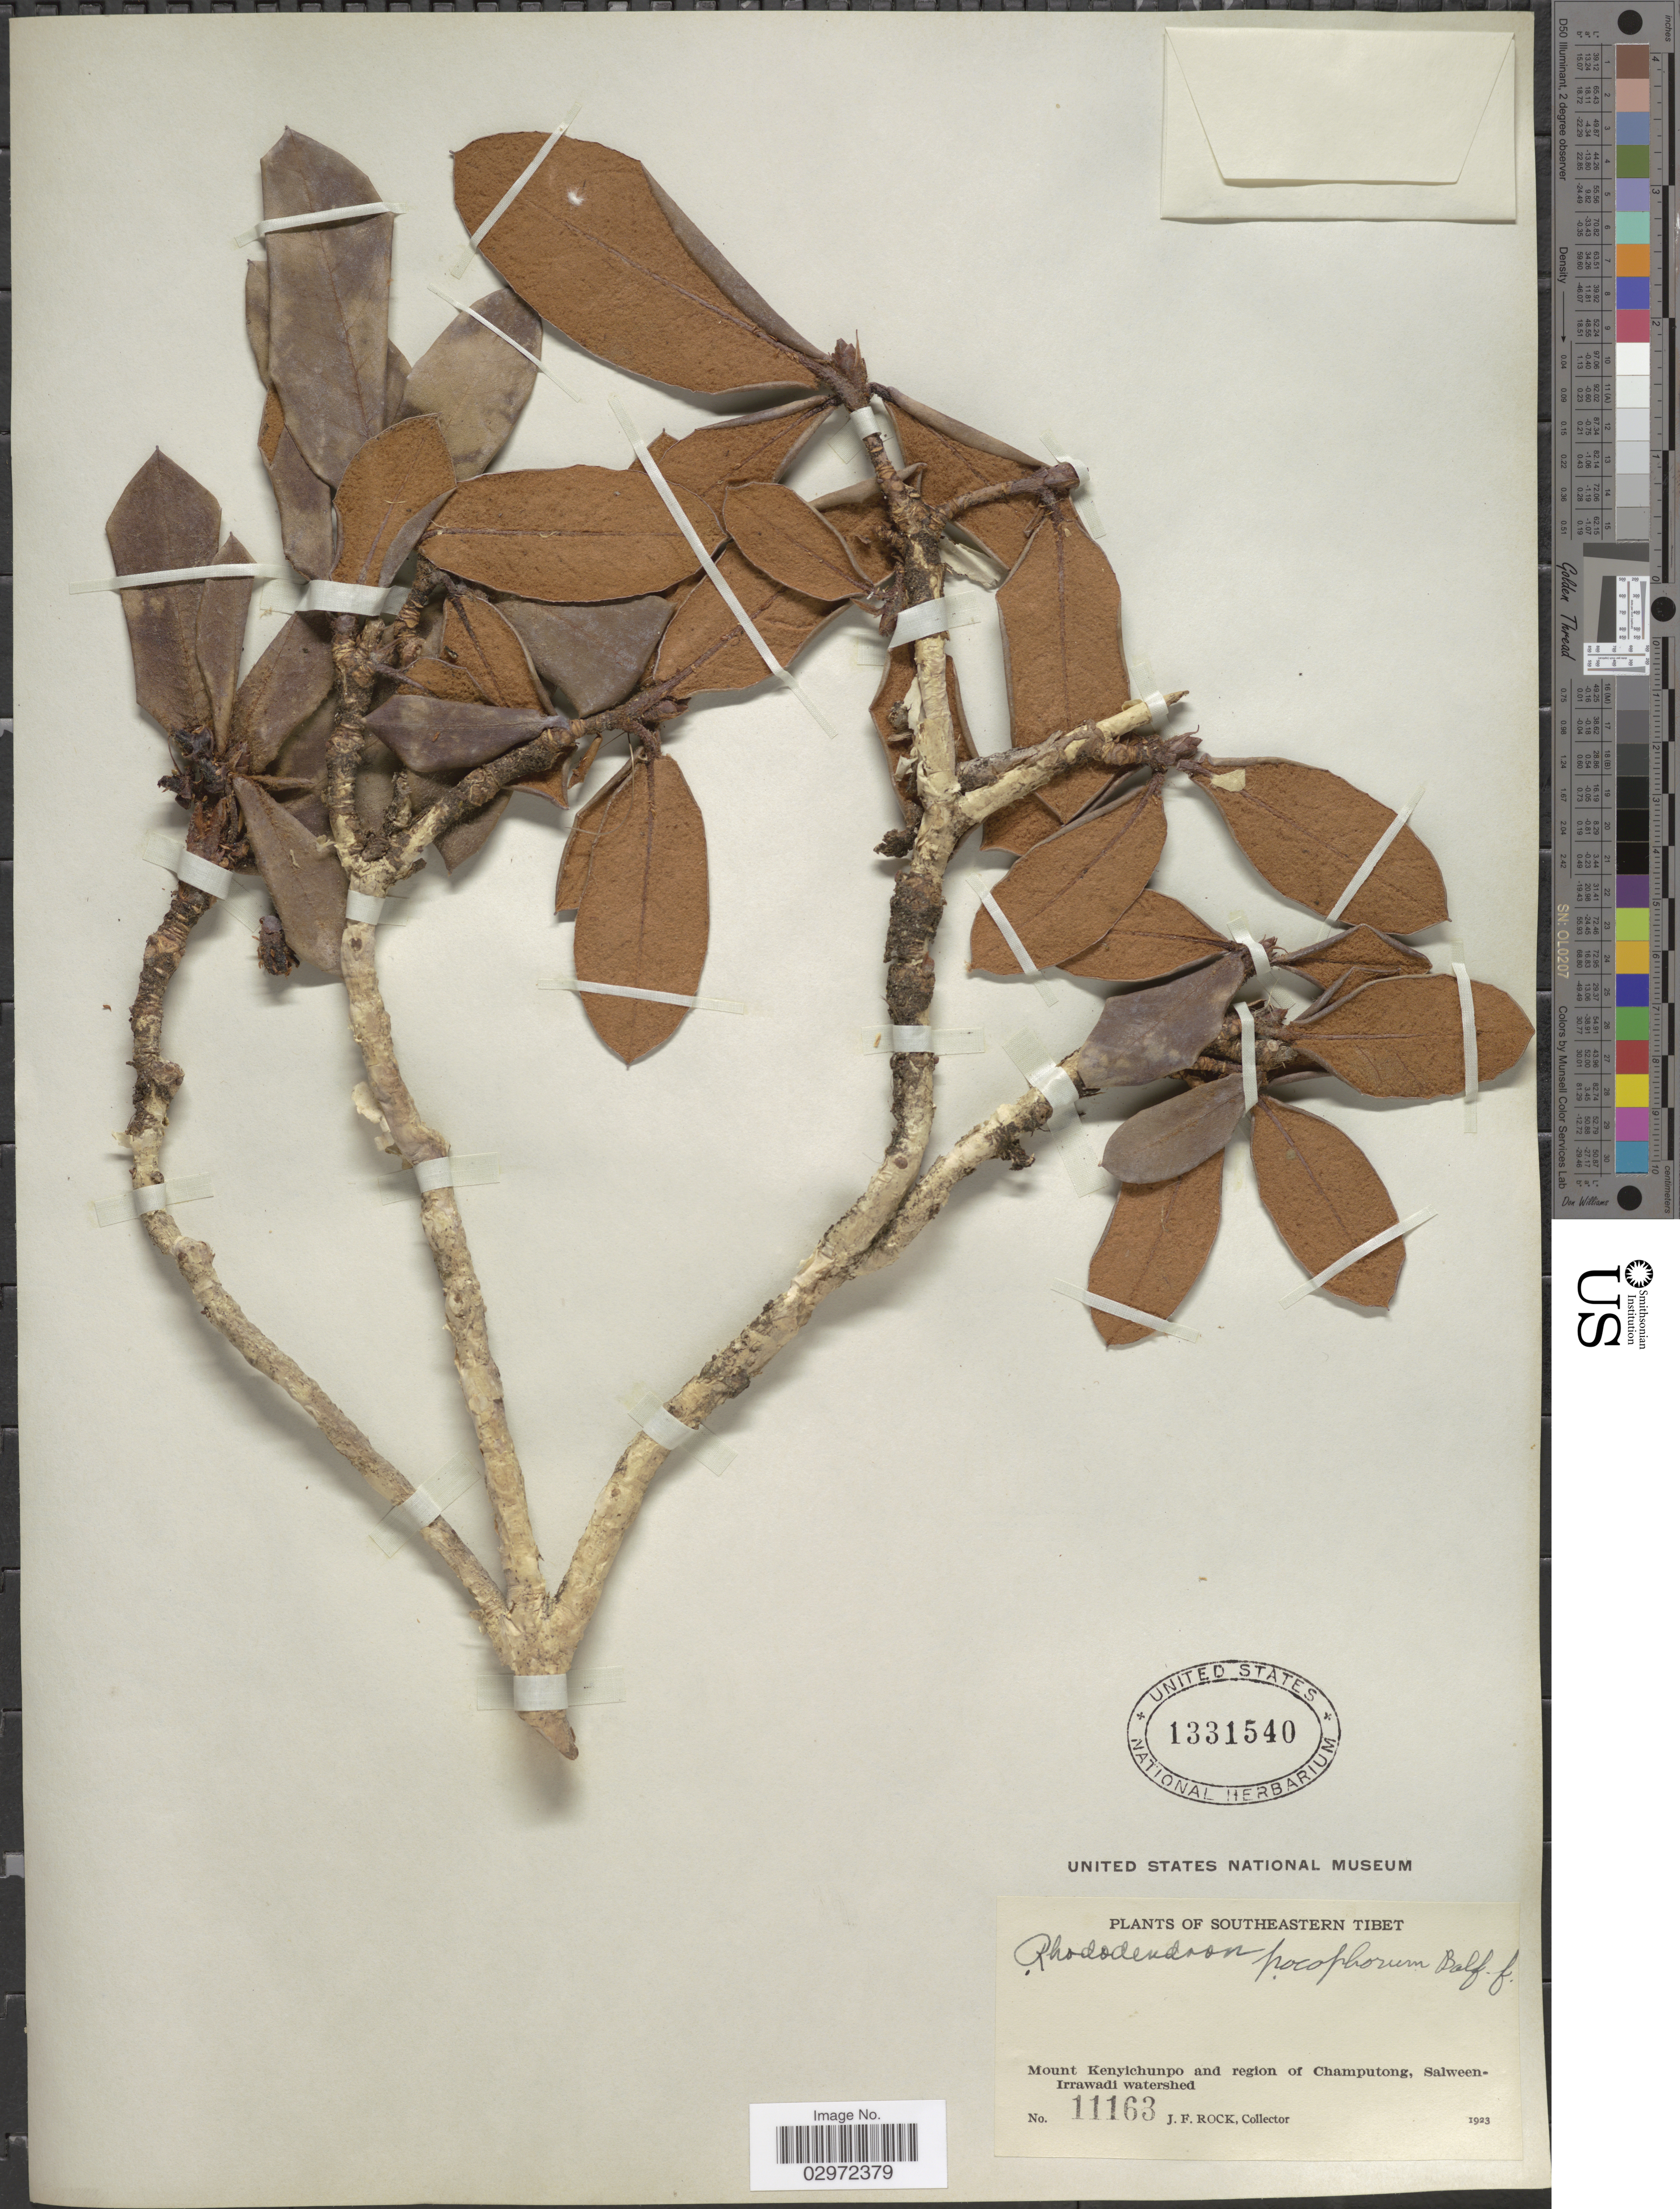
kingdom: Plantae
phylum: Tracheophyta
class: Magnoliopsida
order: Ericales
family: Ericaceae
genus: Rhododendron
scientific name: Rhododendron pocophorum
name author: Balf. f. ex Tagg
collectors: J. Rock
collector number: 11163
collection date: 1923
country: China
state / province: Xizang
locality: Southeastern Tibet, Mount Kenyichunpo and region of Champutong, Salween-Irrawadi watershed.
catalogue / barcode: US 1331540